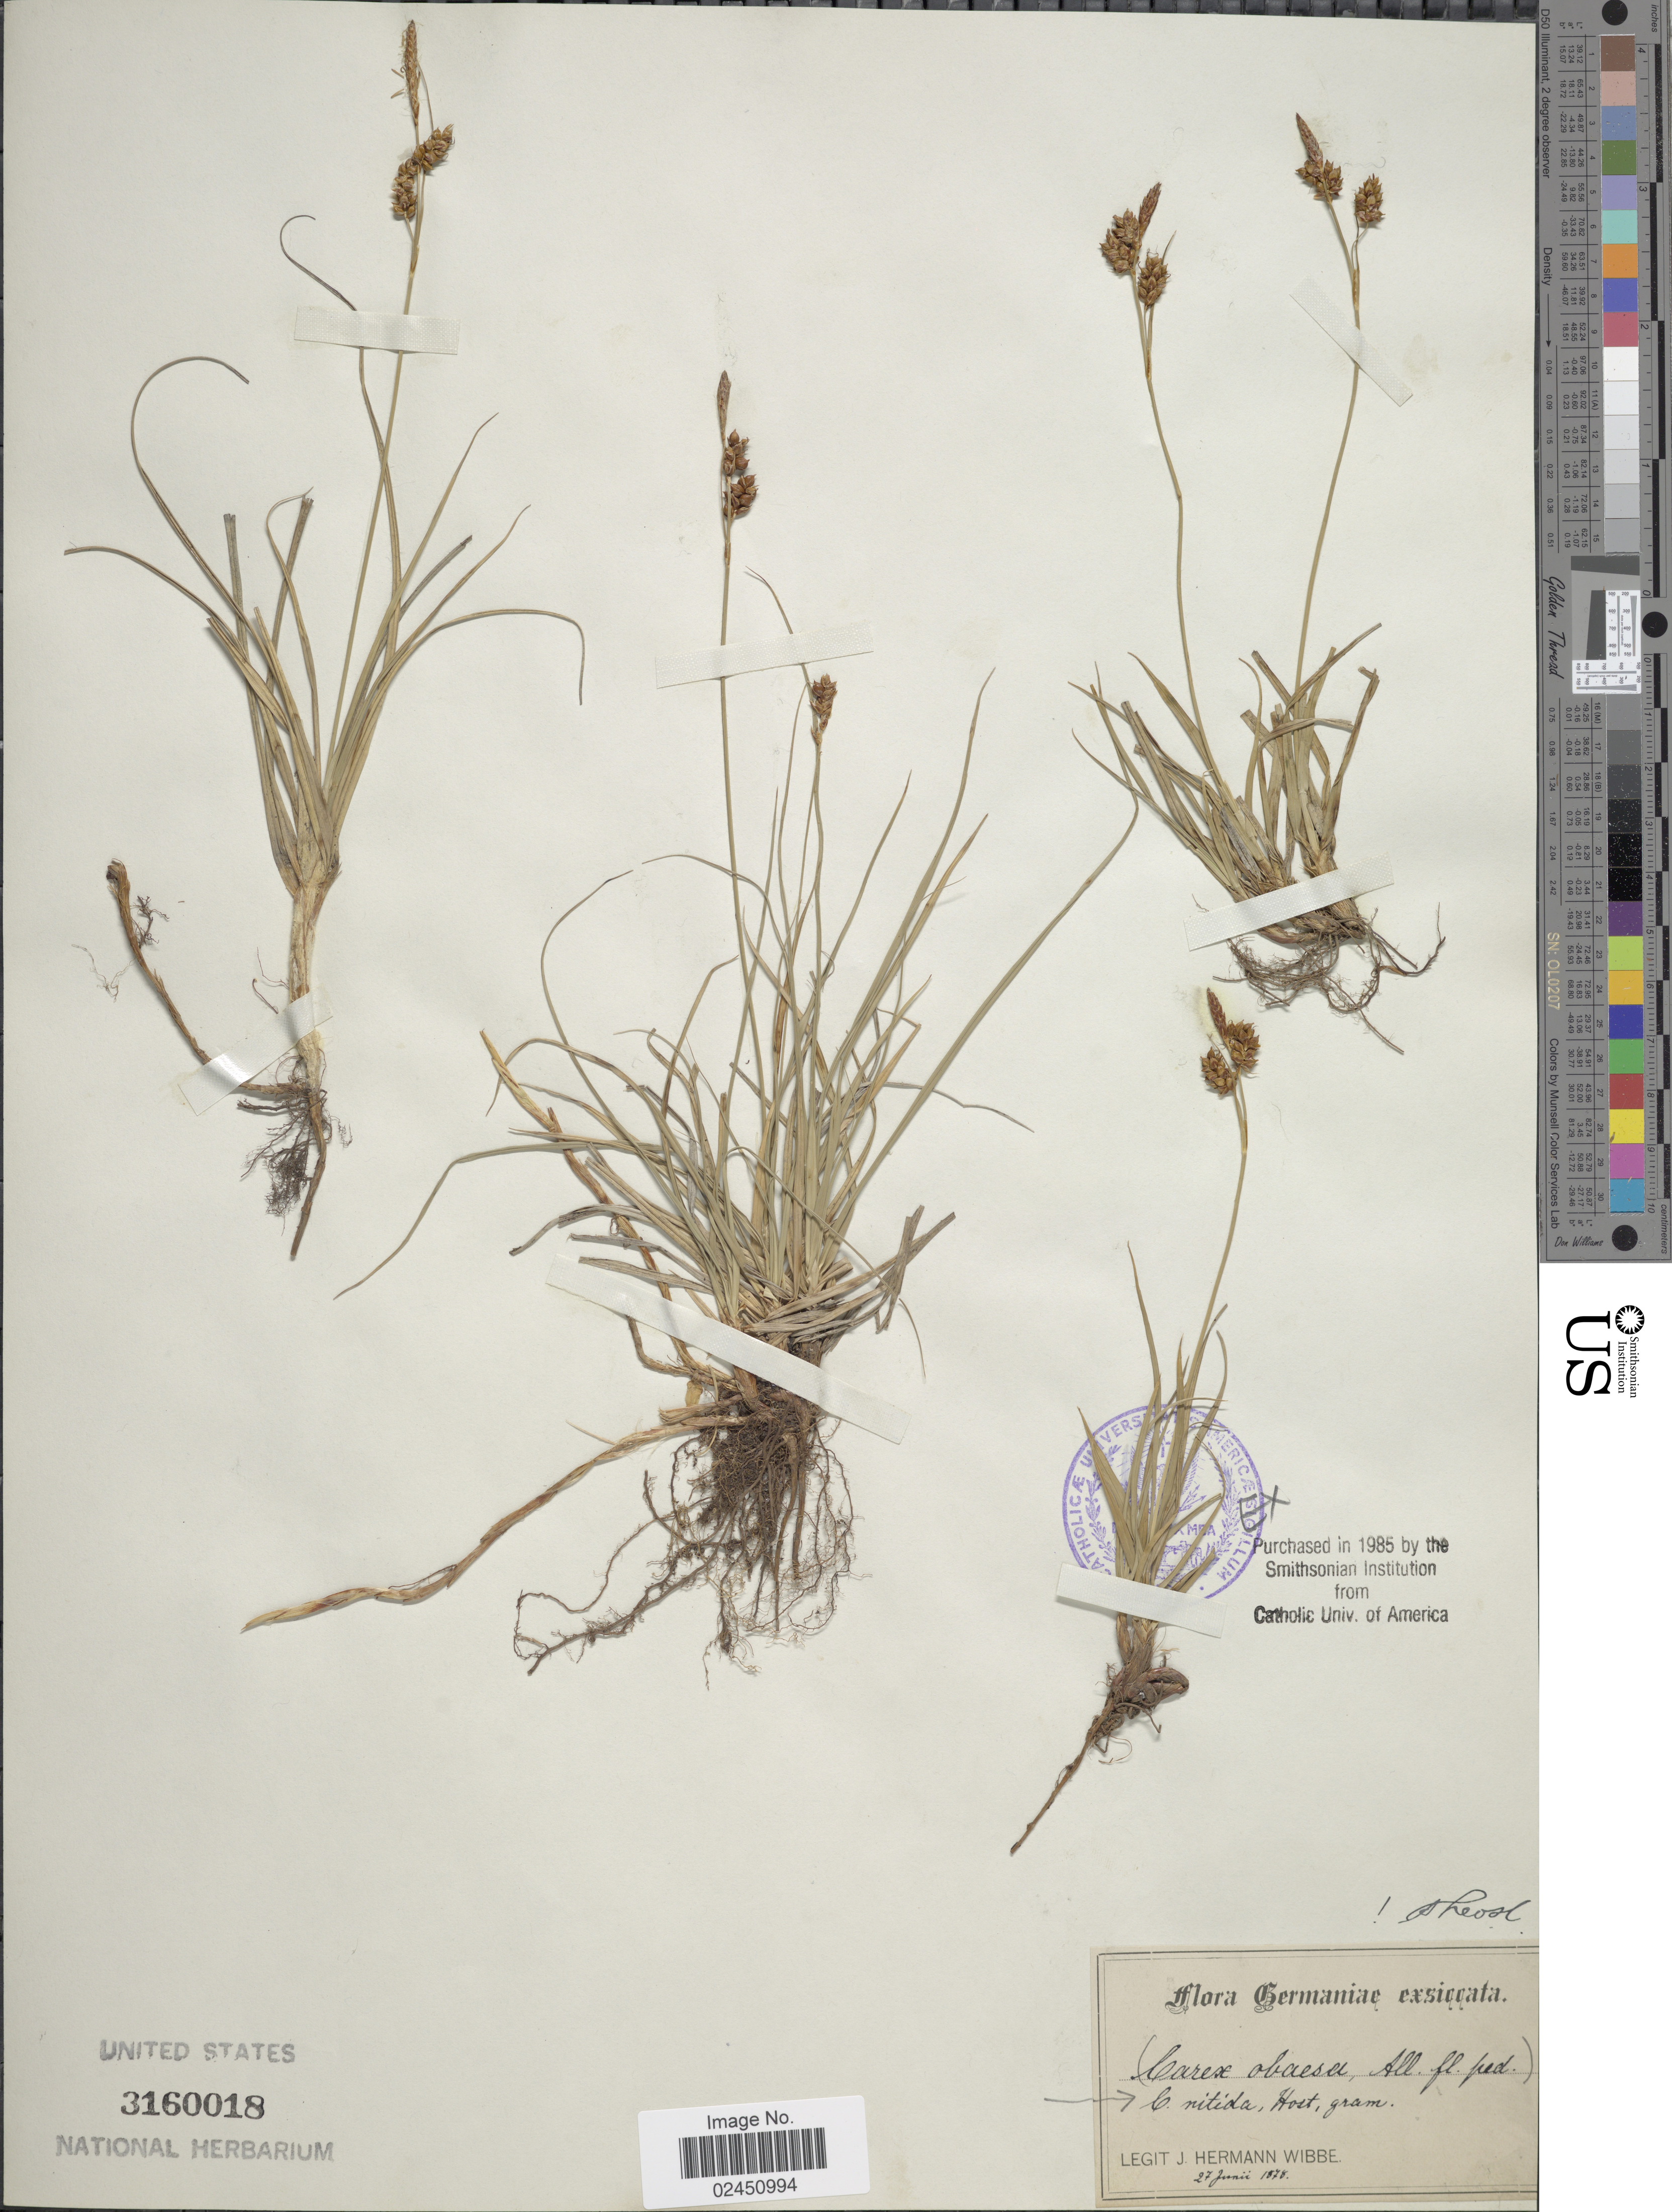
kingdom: Plantae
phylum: Tracheophyta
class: Liliopsida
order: Poales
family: Cyperaceae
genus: Carex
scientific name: Carex liparocarpos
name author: Gaudin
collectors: J. Wibbe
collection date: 1878-06-27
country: Germany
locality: Germaniae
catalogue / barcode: US 3160018